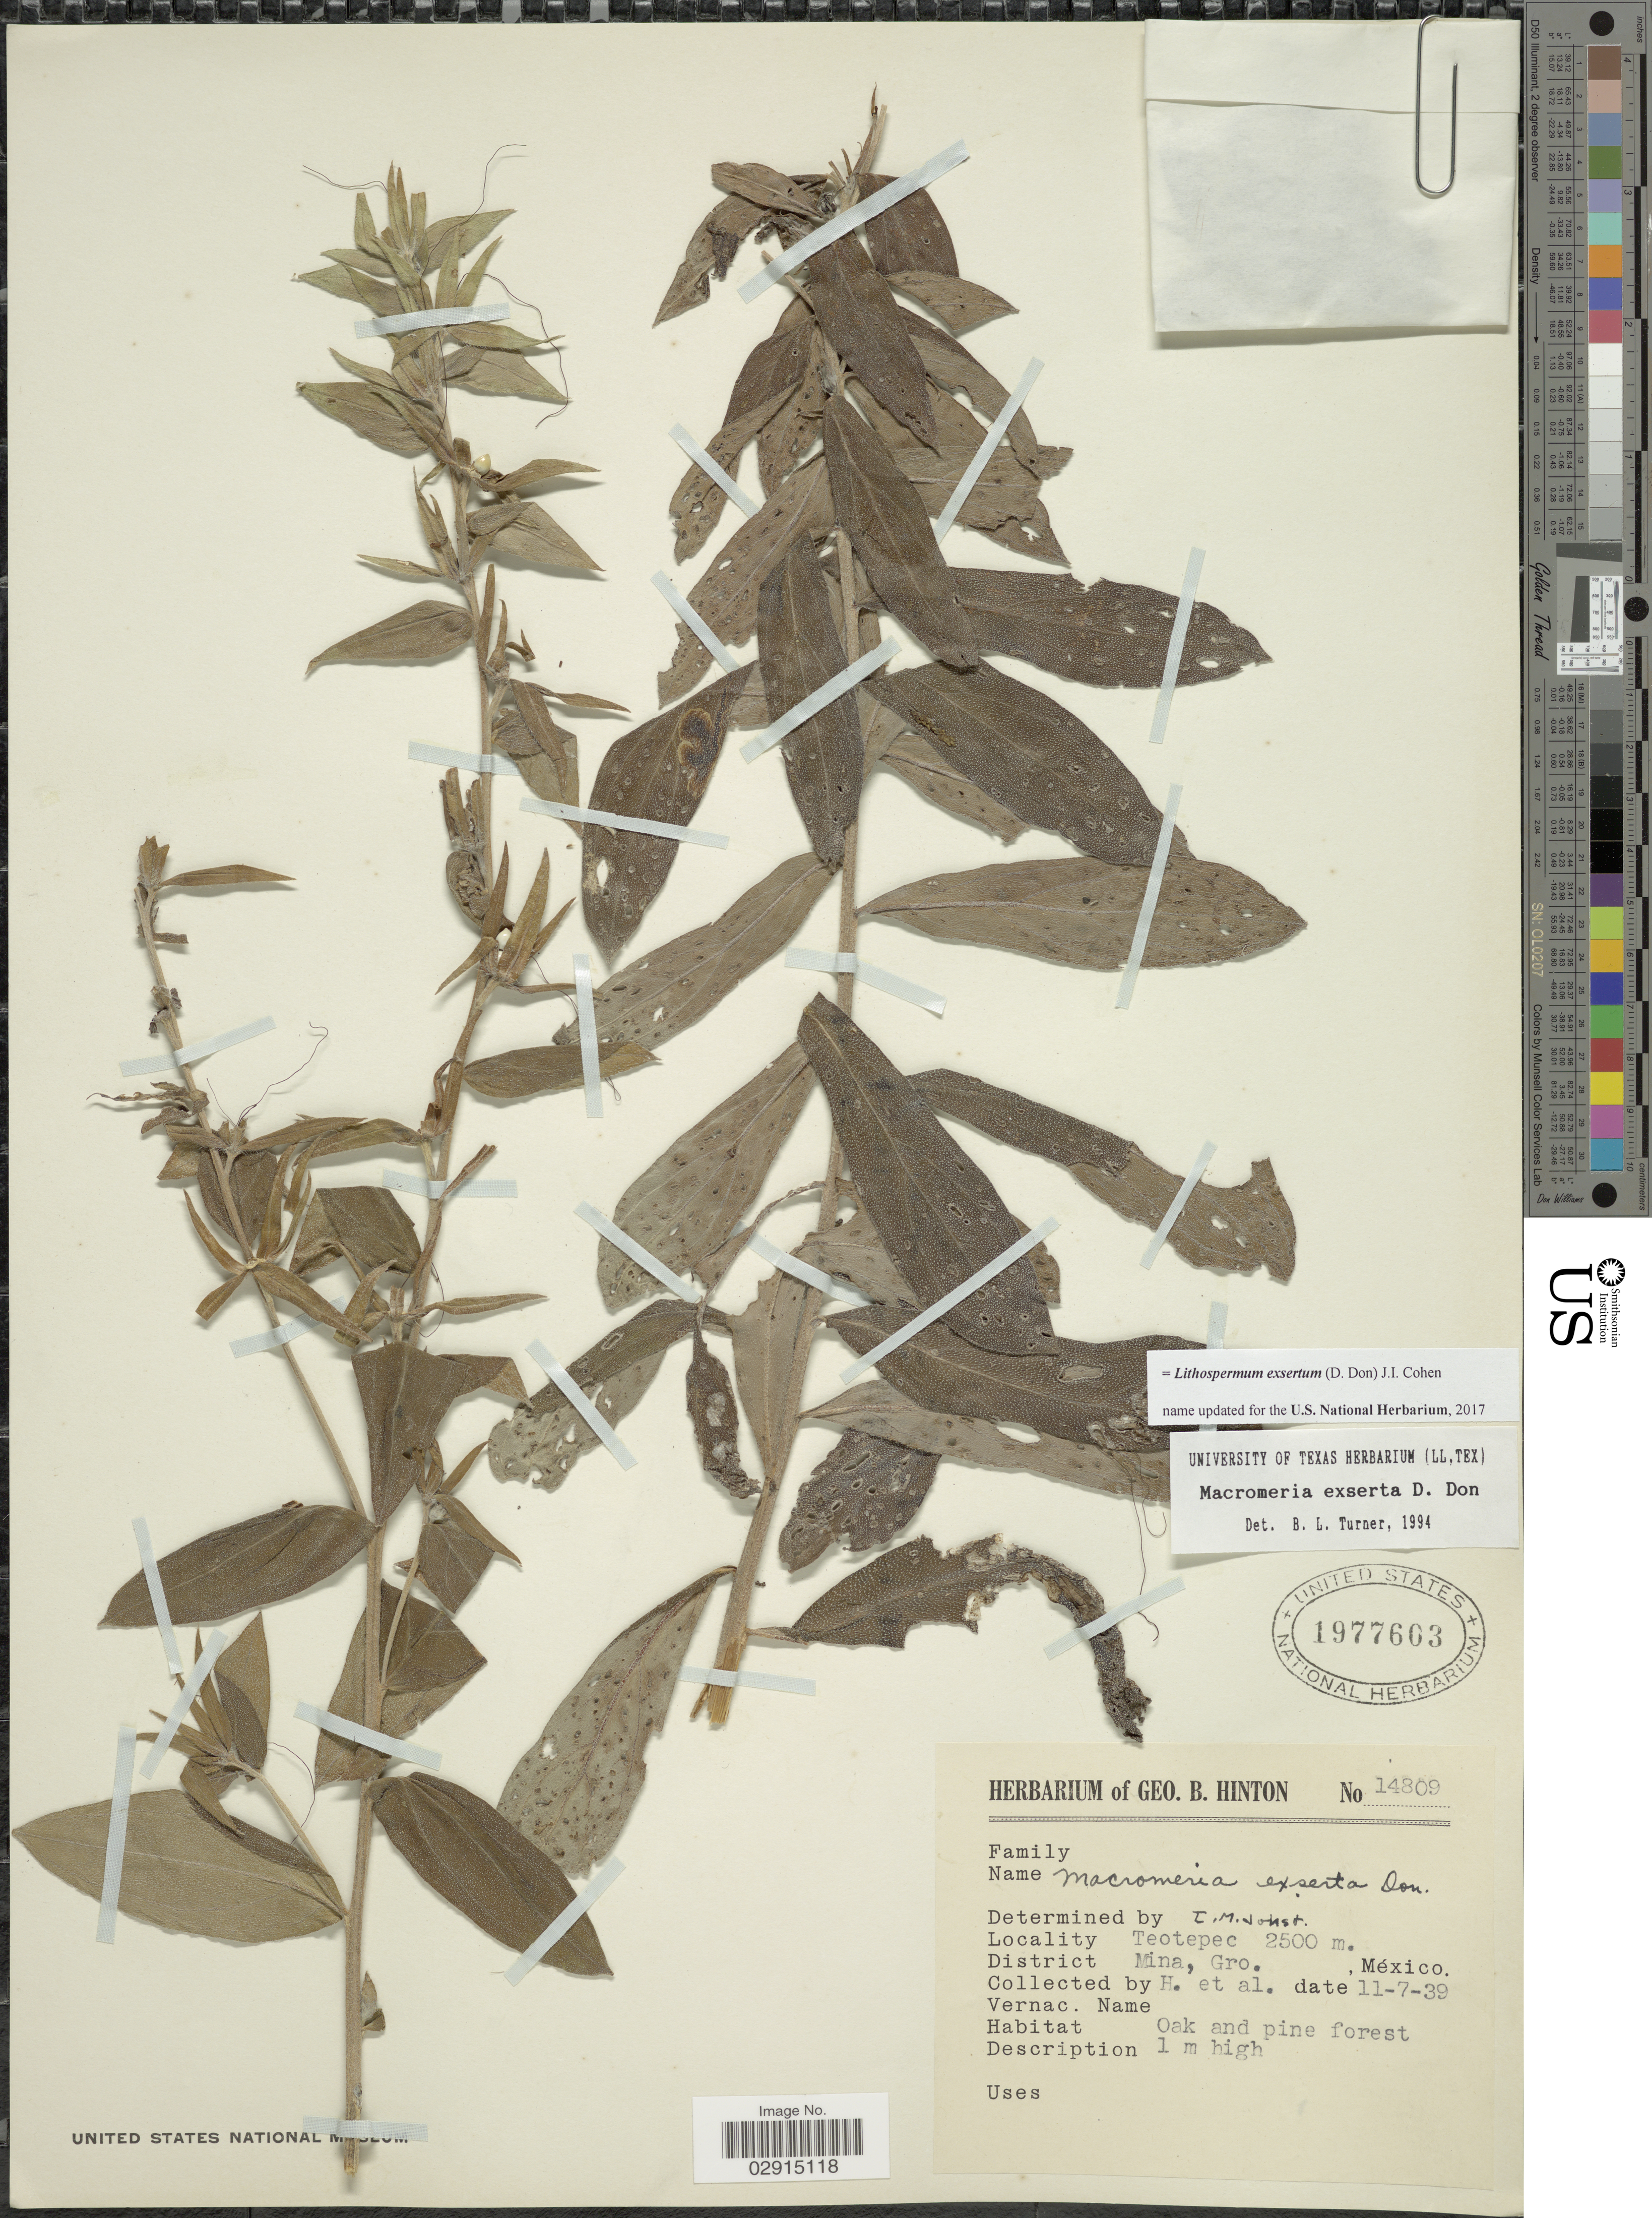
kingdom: Plantae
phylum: Tracheophyta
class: Magnoliopsida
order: Boraginales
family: Boraginaceae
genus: Lithospermum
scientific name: Lithospermum exsertum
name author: (D. Don) Cohen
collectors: G. B. Hinton & et al.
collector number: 14809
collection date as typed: Transcribed d/m/y: 11/7/39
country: Mexico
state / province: Guerrero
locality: Teotepec, District Mina, Gro.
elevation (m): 2500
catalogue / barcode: US 1977603